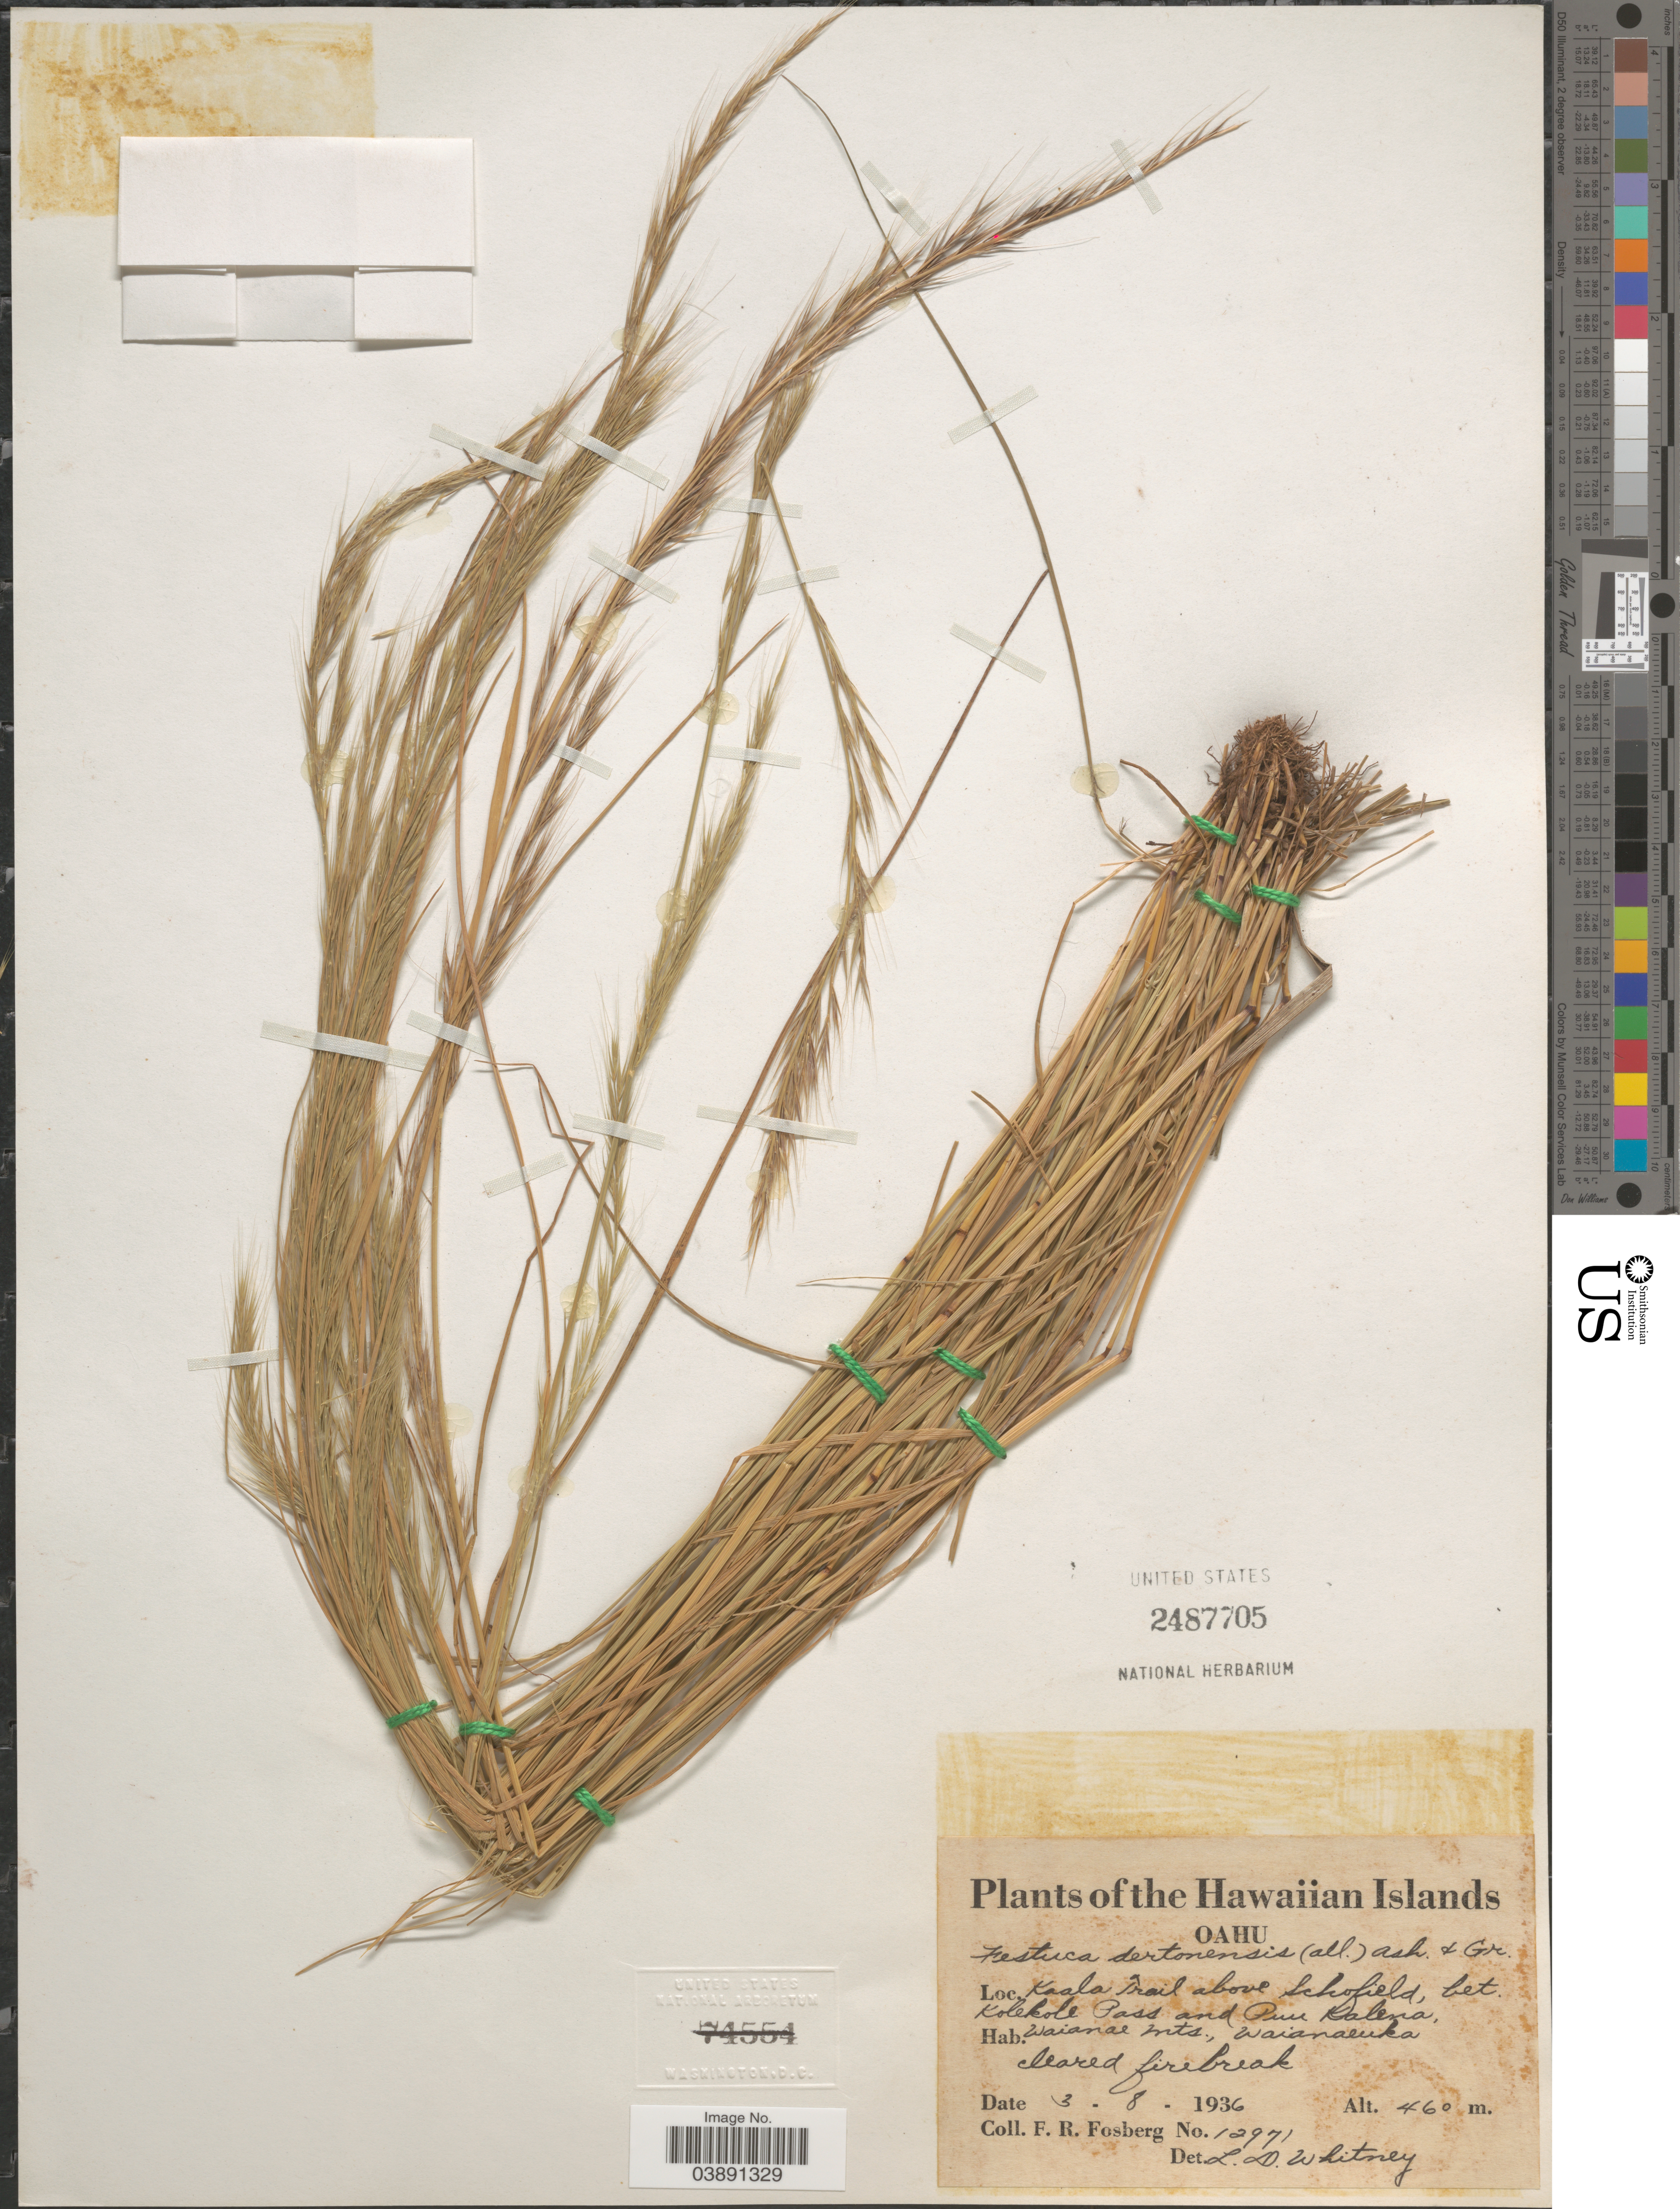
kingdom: Plantae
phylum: Tracheophyta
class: Liliopsida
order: Poales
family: Poaceae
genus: Festuca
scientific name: Festuca bromoides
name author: L.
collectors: F. R. Fosberg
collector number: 12971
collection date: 1936-03-08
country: United States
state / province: Hawaii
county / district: Honolulu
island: Oahu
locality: The Hawaiian Islands. Oahu. Kaala Trail above Schofield, bet. Kolekole Pass and Puu Kalena, Waianae Mts., Waianaeuka cleared firebreak.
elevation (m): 460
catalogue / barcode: US 2487705